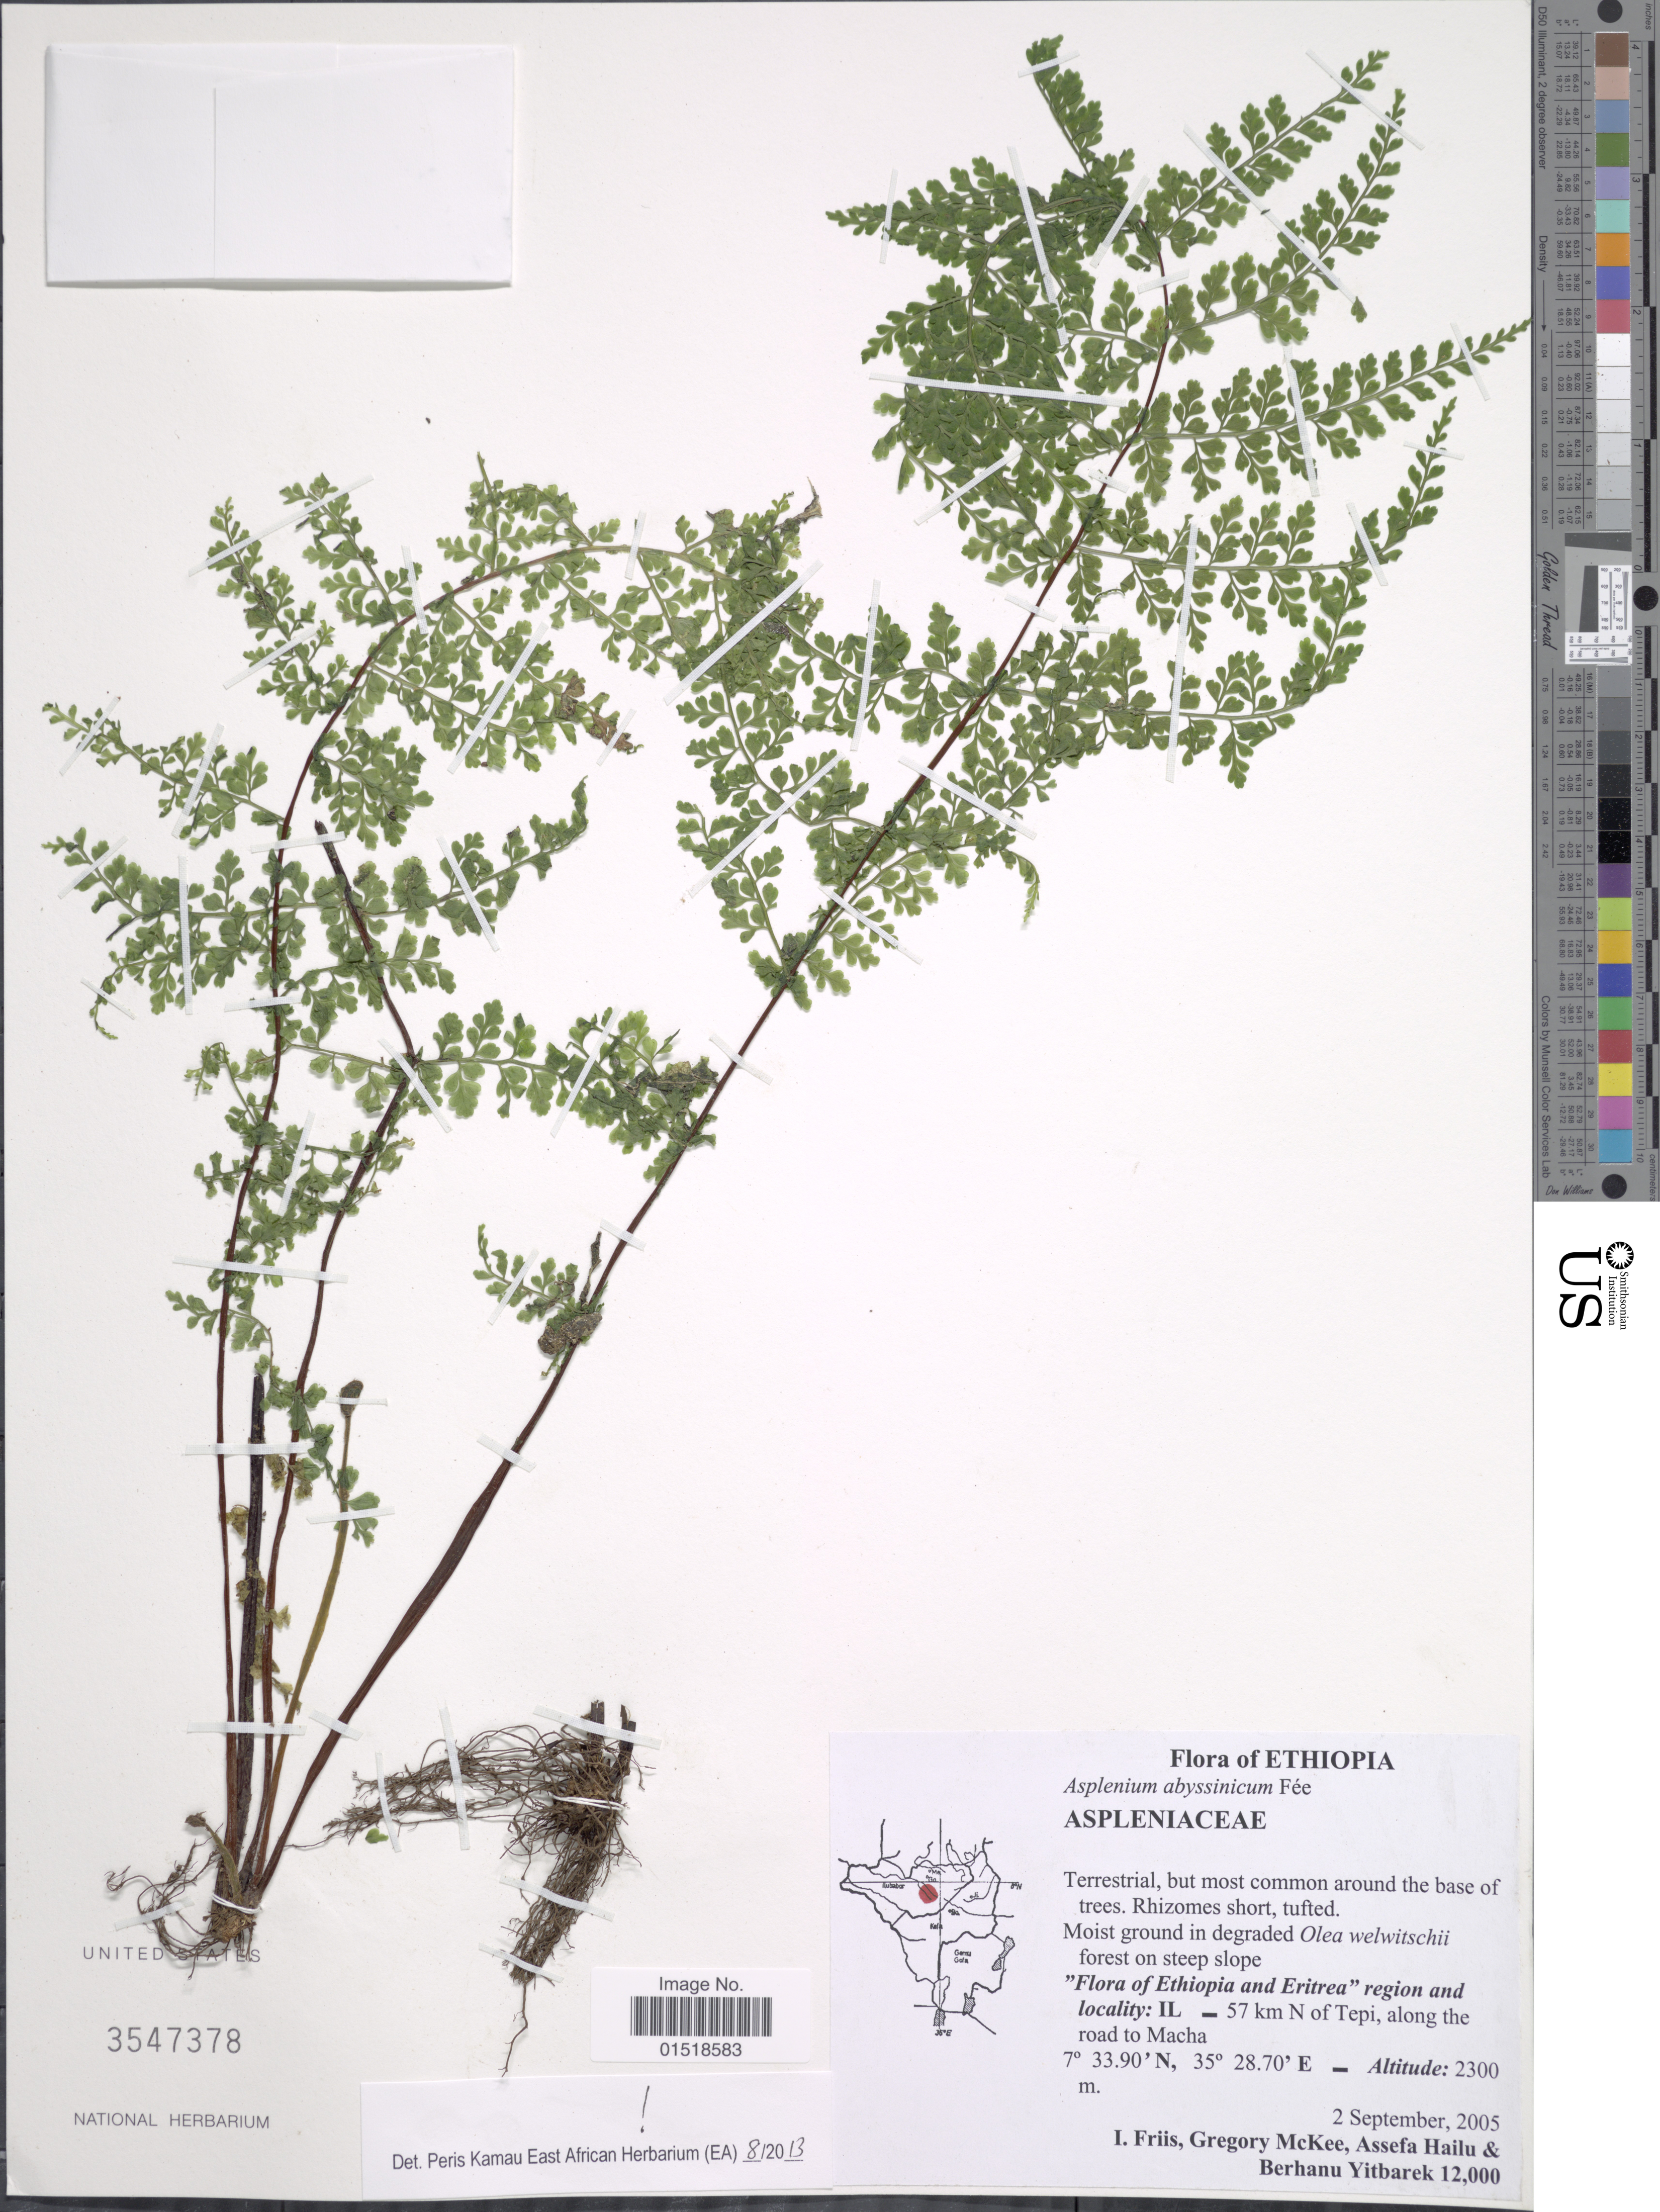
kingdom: Plantae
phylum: Tracheophyta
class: Polypodiopsida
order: Polypodiales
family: Aspleniaceae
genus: Asplenium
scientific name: Asplenium abyssinicum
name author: Fée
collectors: I. Friis, G. S. McKee, A. Hailu & B. Yitbarek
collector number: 12000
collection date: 2005-09-02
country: Ethiopia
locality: IL_ 57 km N of Tepi, along the road to Macha.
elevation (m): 2300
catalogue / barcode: US 3547378